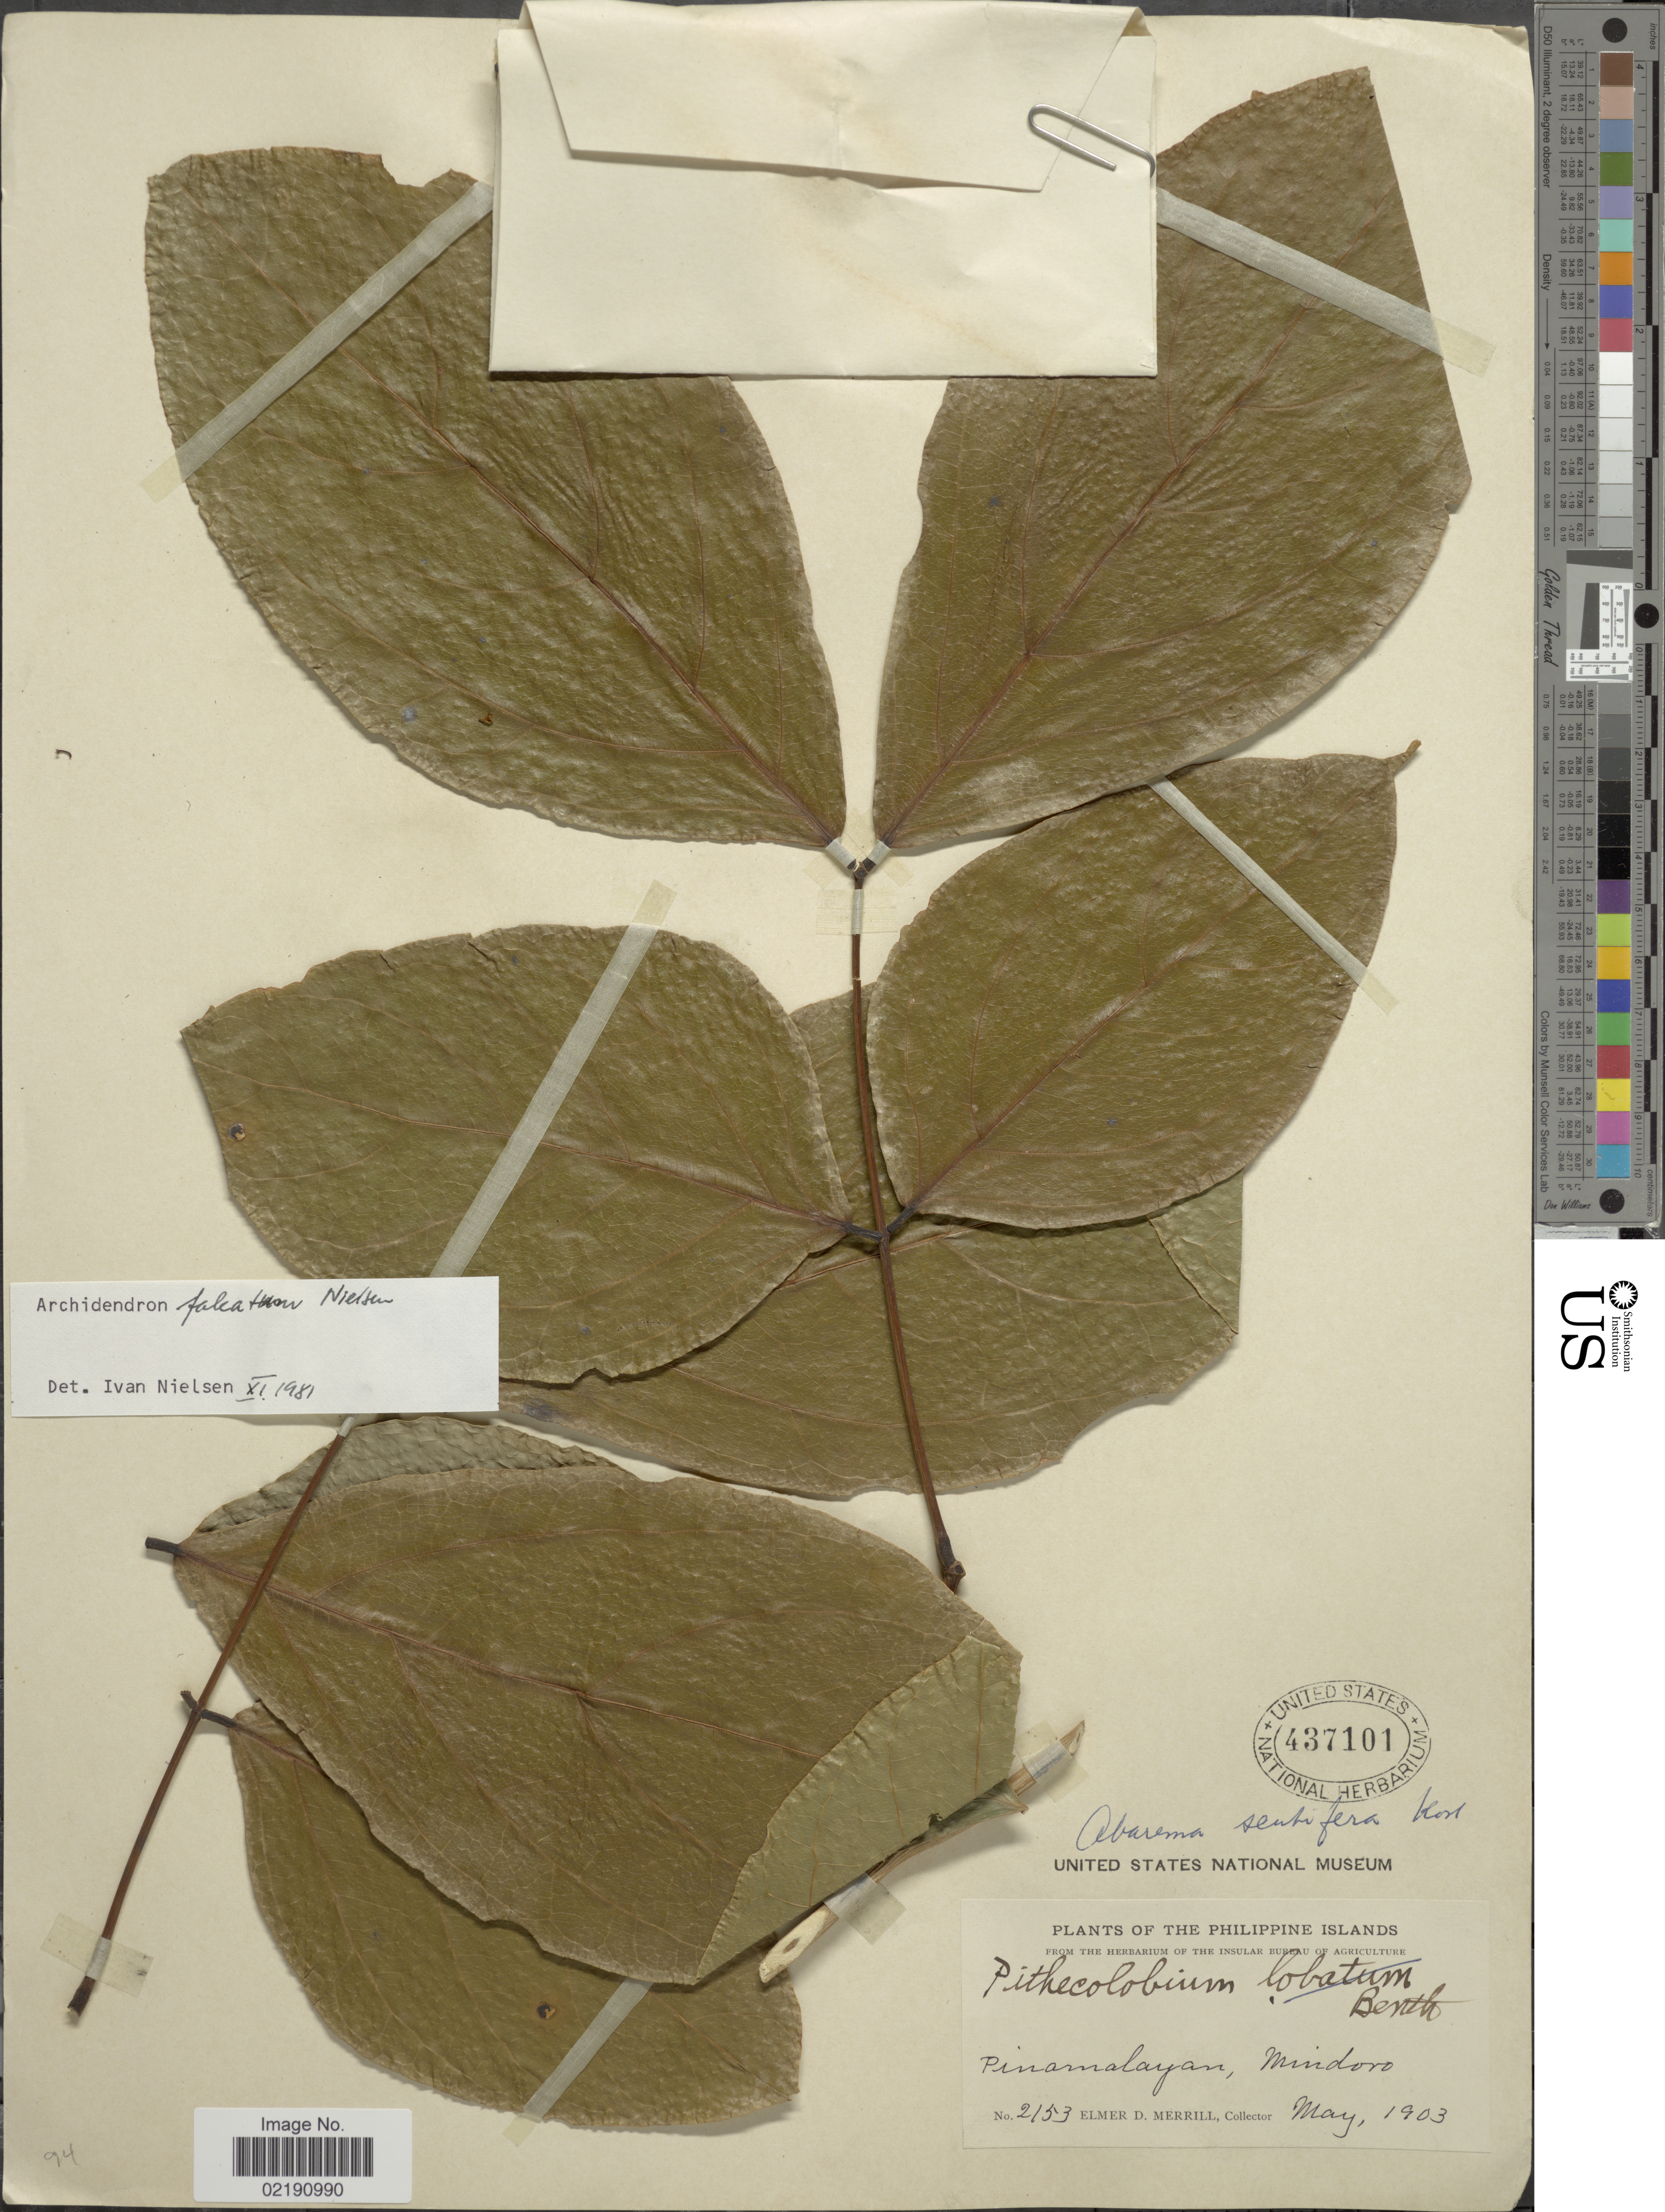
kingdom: Plantae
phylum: Tracheophyta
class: Magnoliopsida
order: Fabales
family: Fabaceae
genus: Archidendron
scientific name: Archidendron falcatum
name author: I.C. Nielsen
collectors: E. D. Merrill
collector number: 2153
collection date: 1903-05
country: Philippines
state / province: Mimaropa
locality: Pinamalayan, Mindoro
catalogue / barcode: US 437101